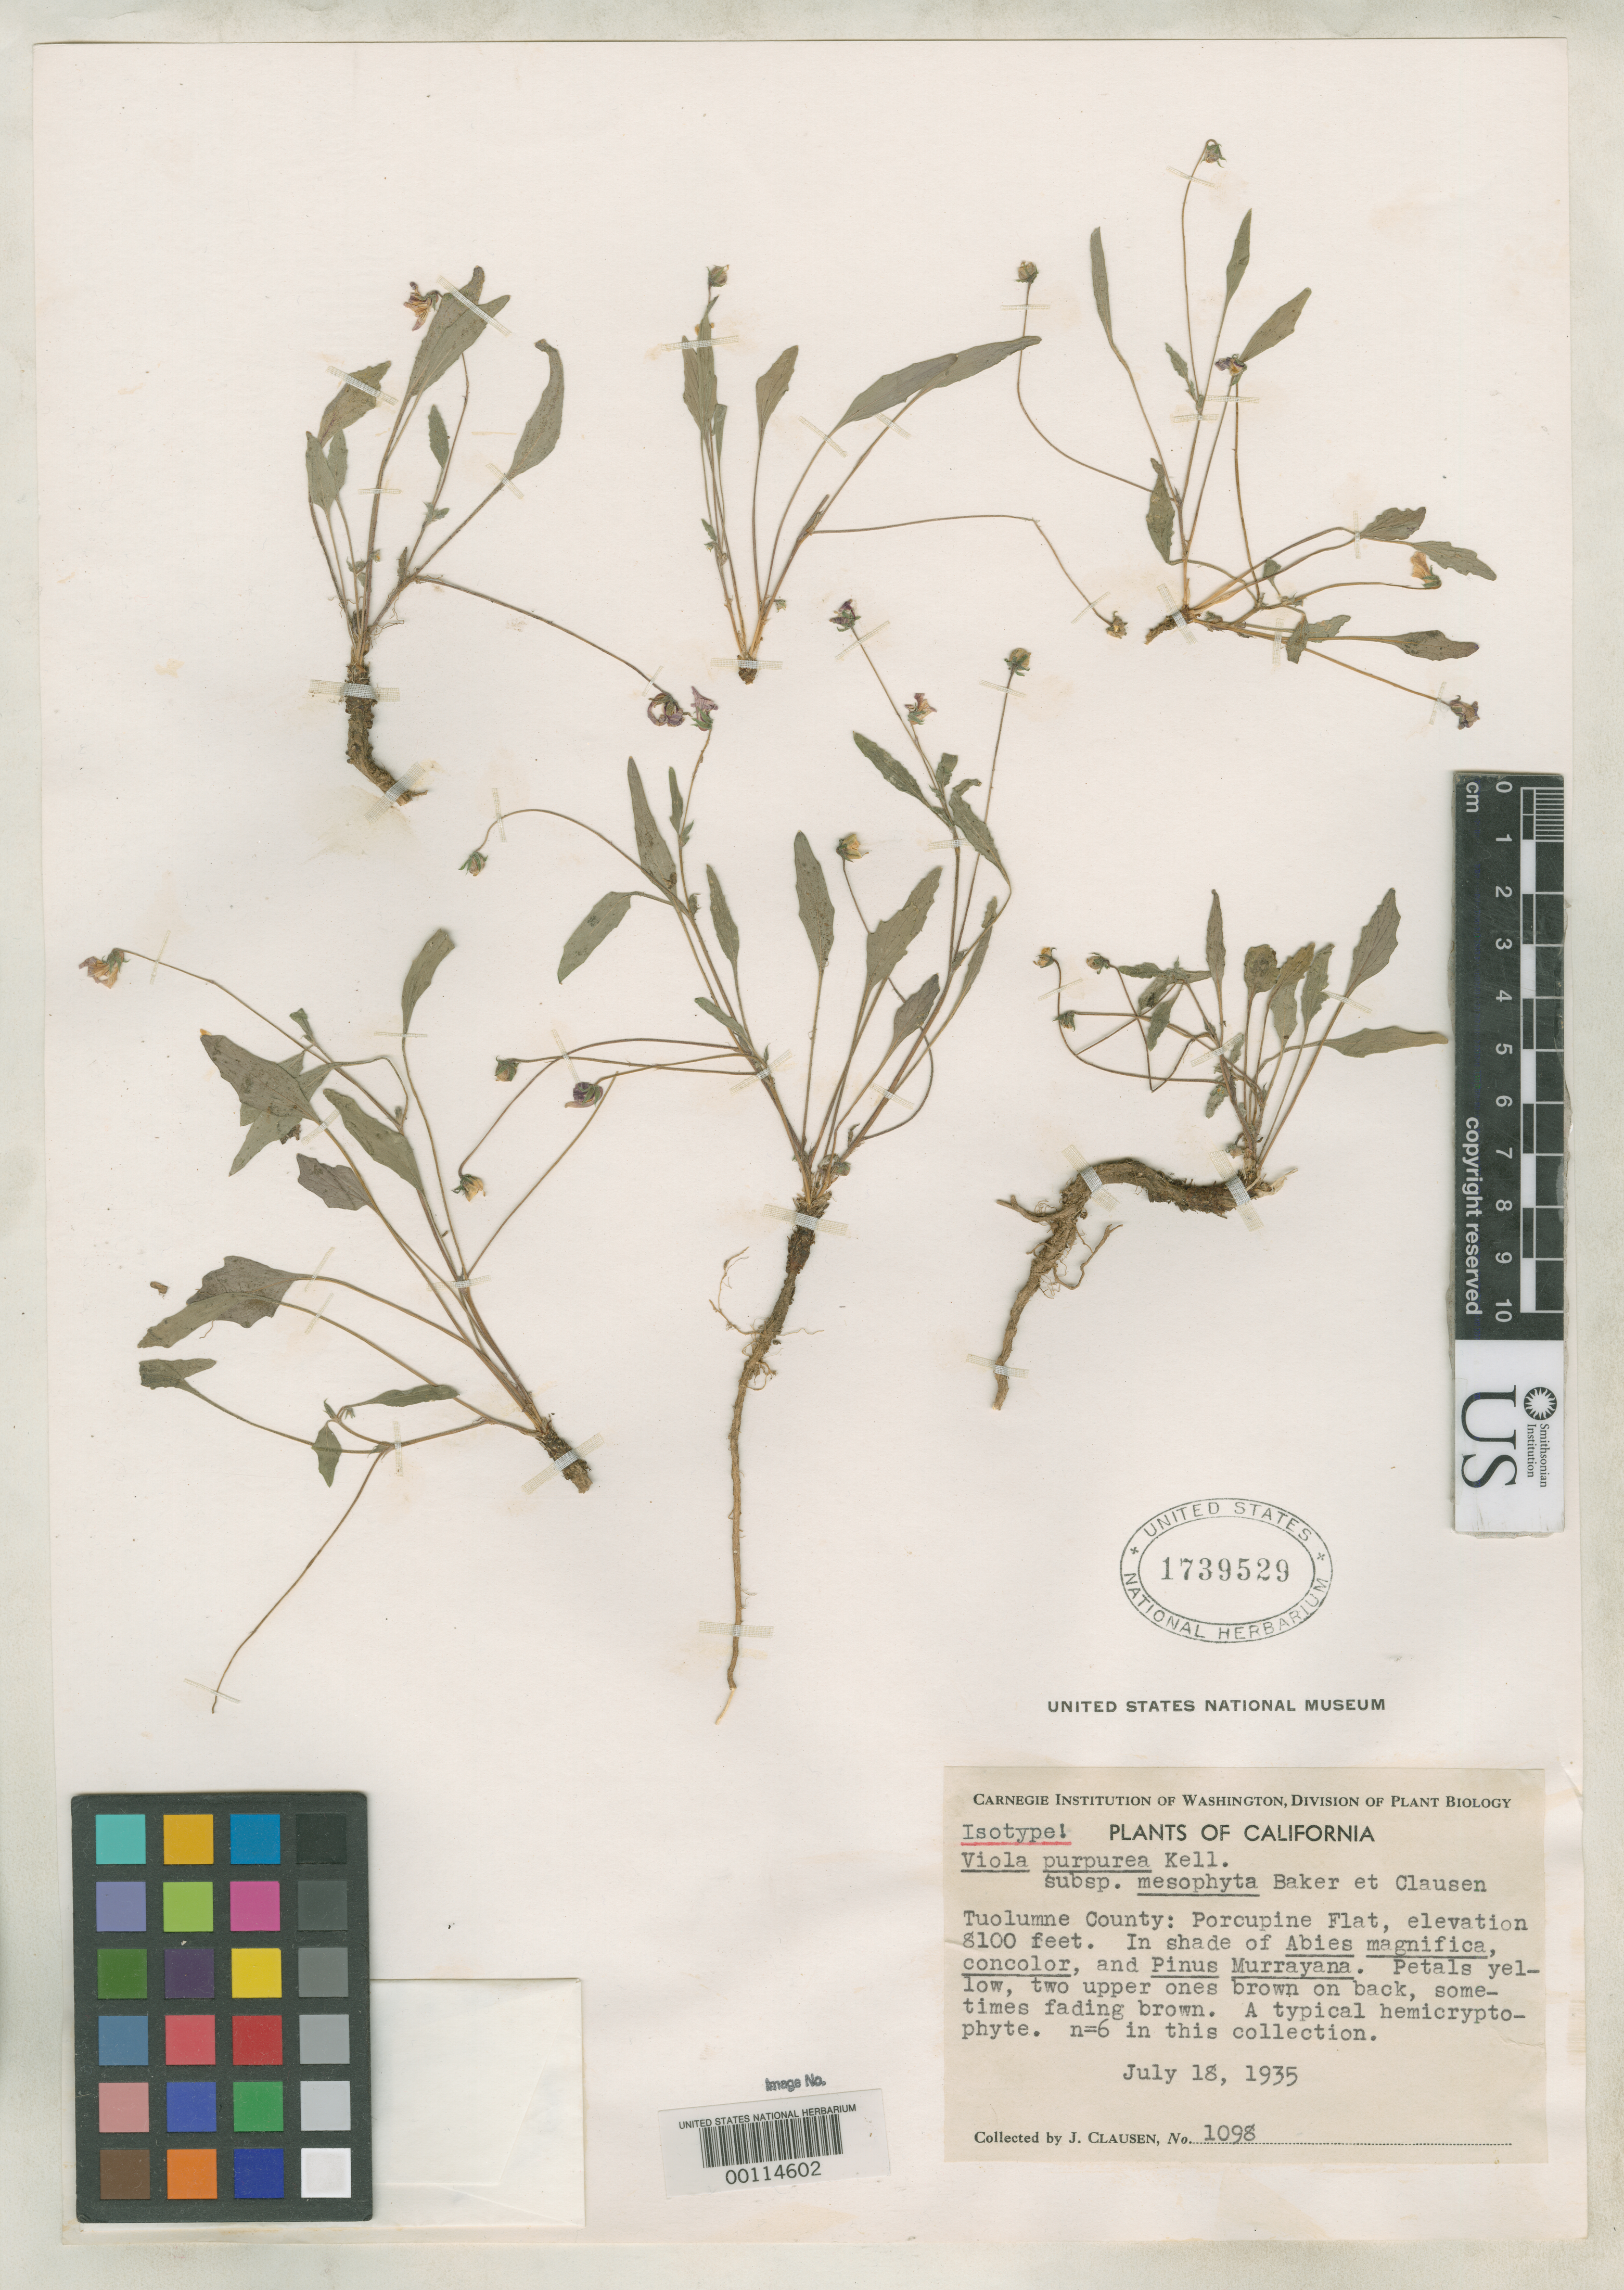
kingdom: Plantae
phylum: Tracheophyta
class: Magnoliopsida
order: Malpighiales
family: Violaceae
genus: Viola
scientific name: Viola purpurea var. mesophyta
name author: M. Peck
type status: Isotype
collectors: J. C. Clausen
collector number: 1098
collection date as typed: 18 Jul 1935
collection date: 1935-07-18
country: United States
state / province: California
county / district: Tuolumne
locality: Porcupine Flat, Yosemite National Park; alt. 8100 ft.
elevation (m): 2469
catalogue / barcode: US 1739529